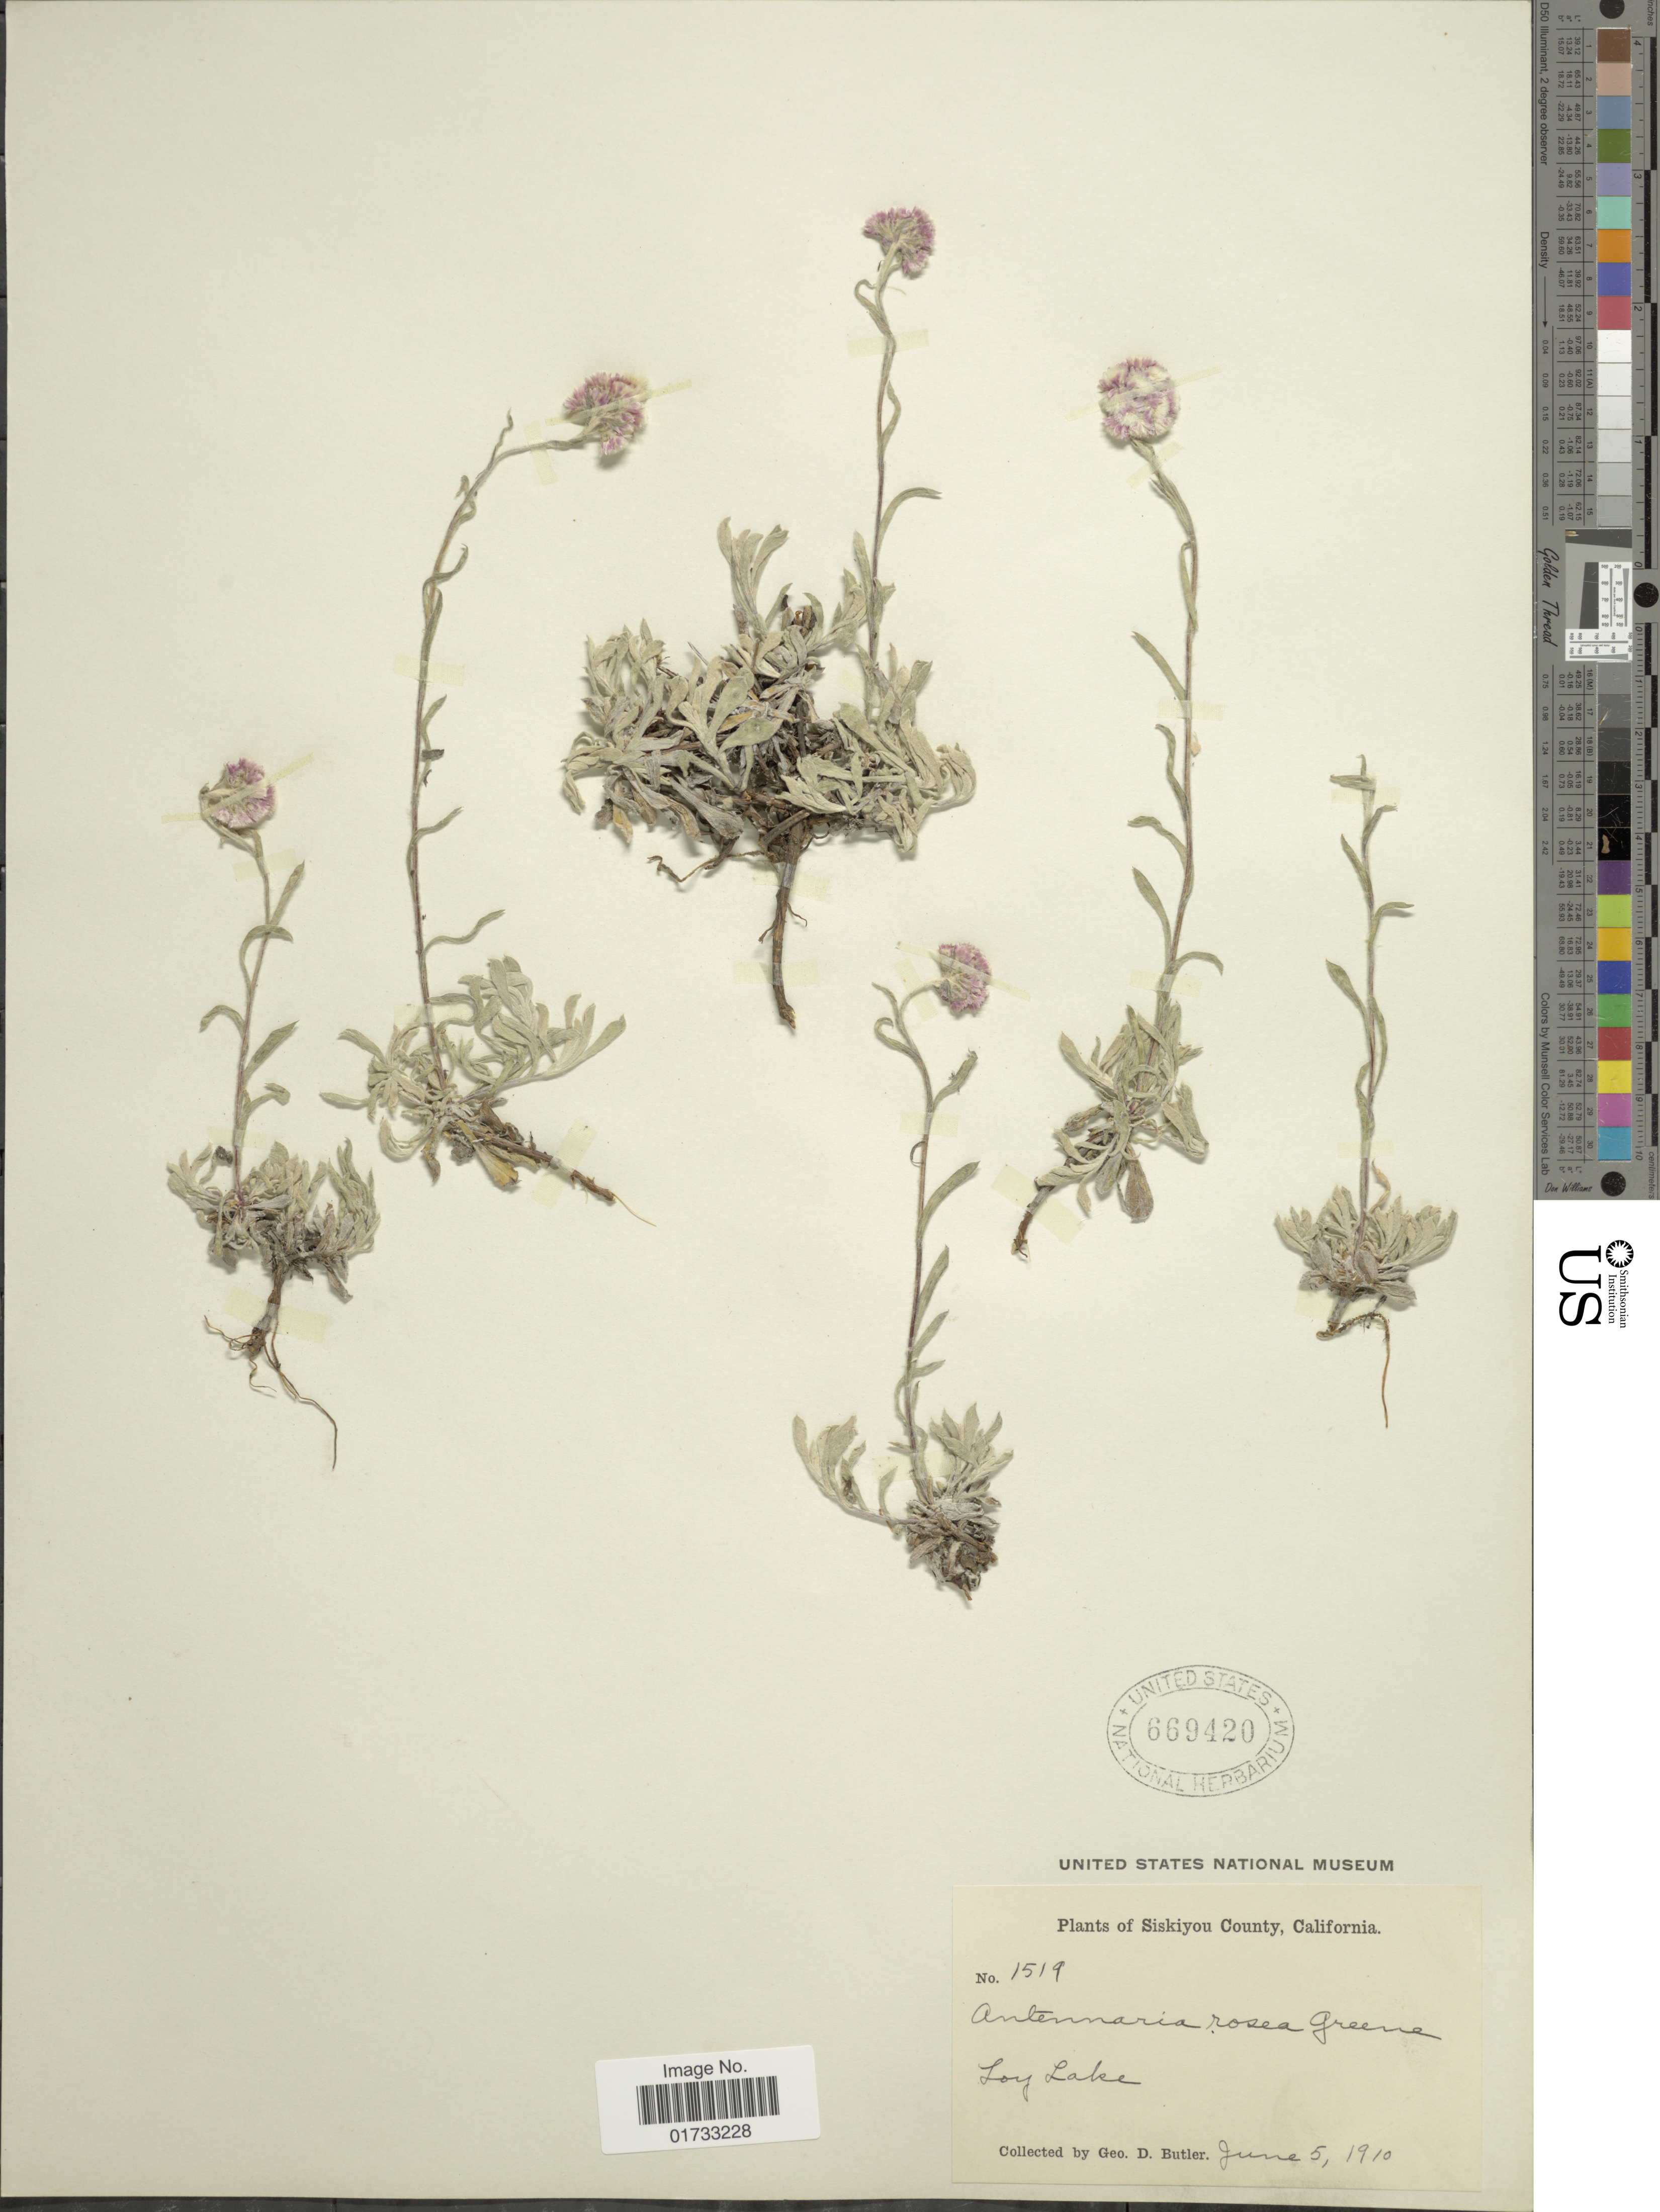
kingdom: Plantae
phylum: Tracheophyta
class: Magnoliopsida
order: Asterales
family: Asteraceae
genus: Antennaria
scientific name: Antennaria rosea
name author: Greene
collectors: G. D. Butler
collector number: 1519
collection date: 1910-06-05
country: United States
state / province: California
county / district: Siskiyou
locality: Siskiyou County, Loy Lake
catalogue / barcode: US 669420